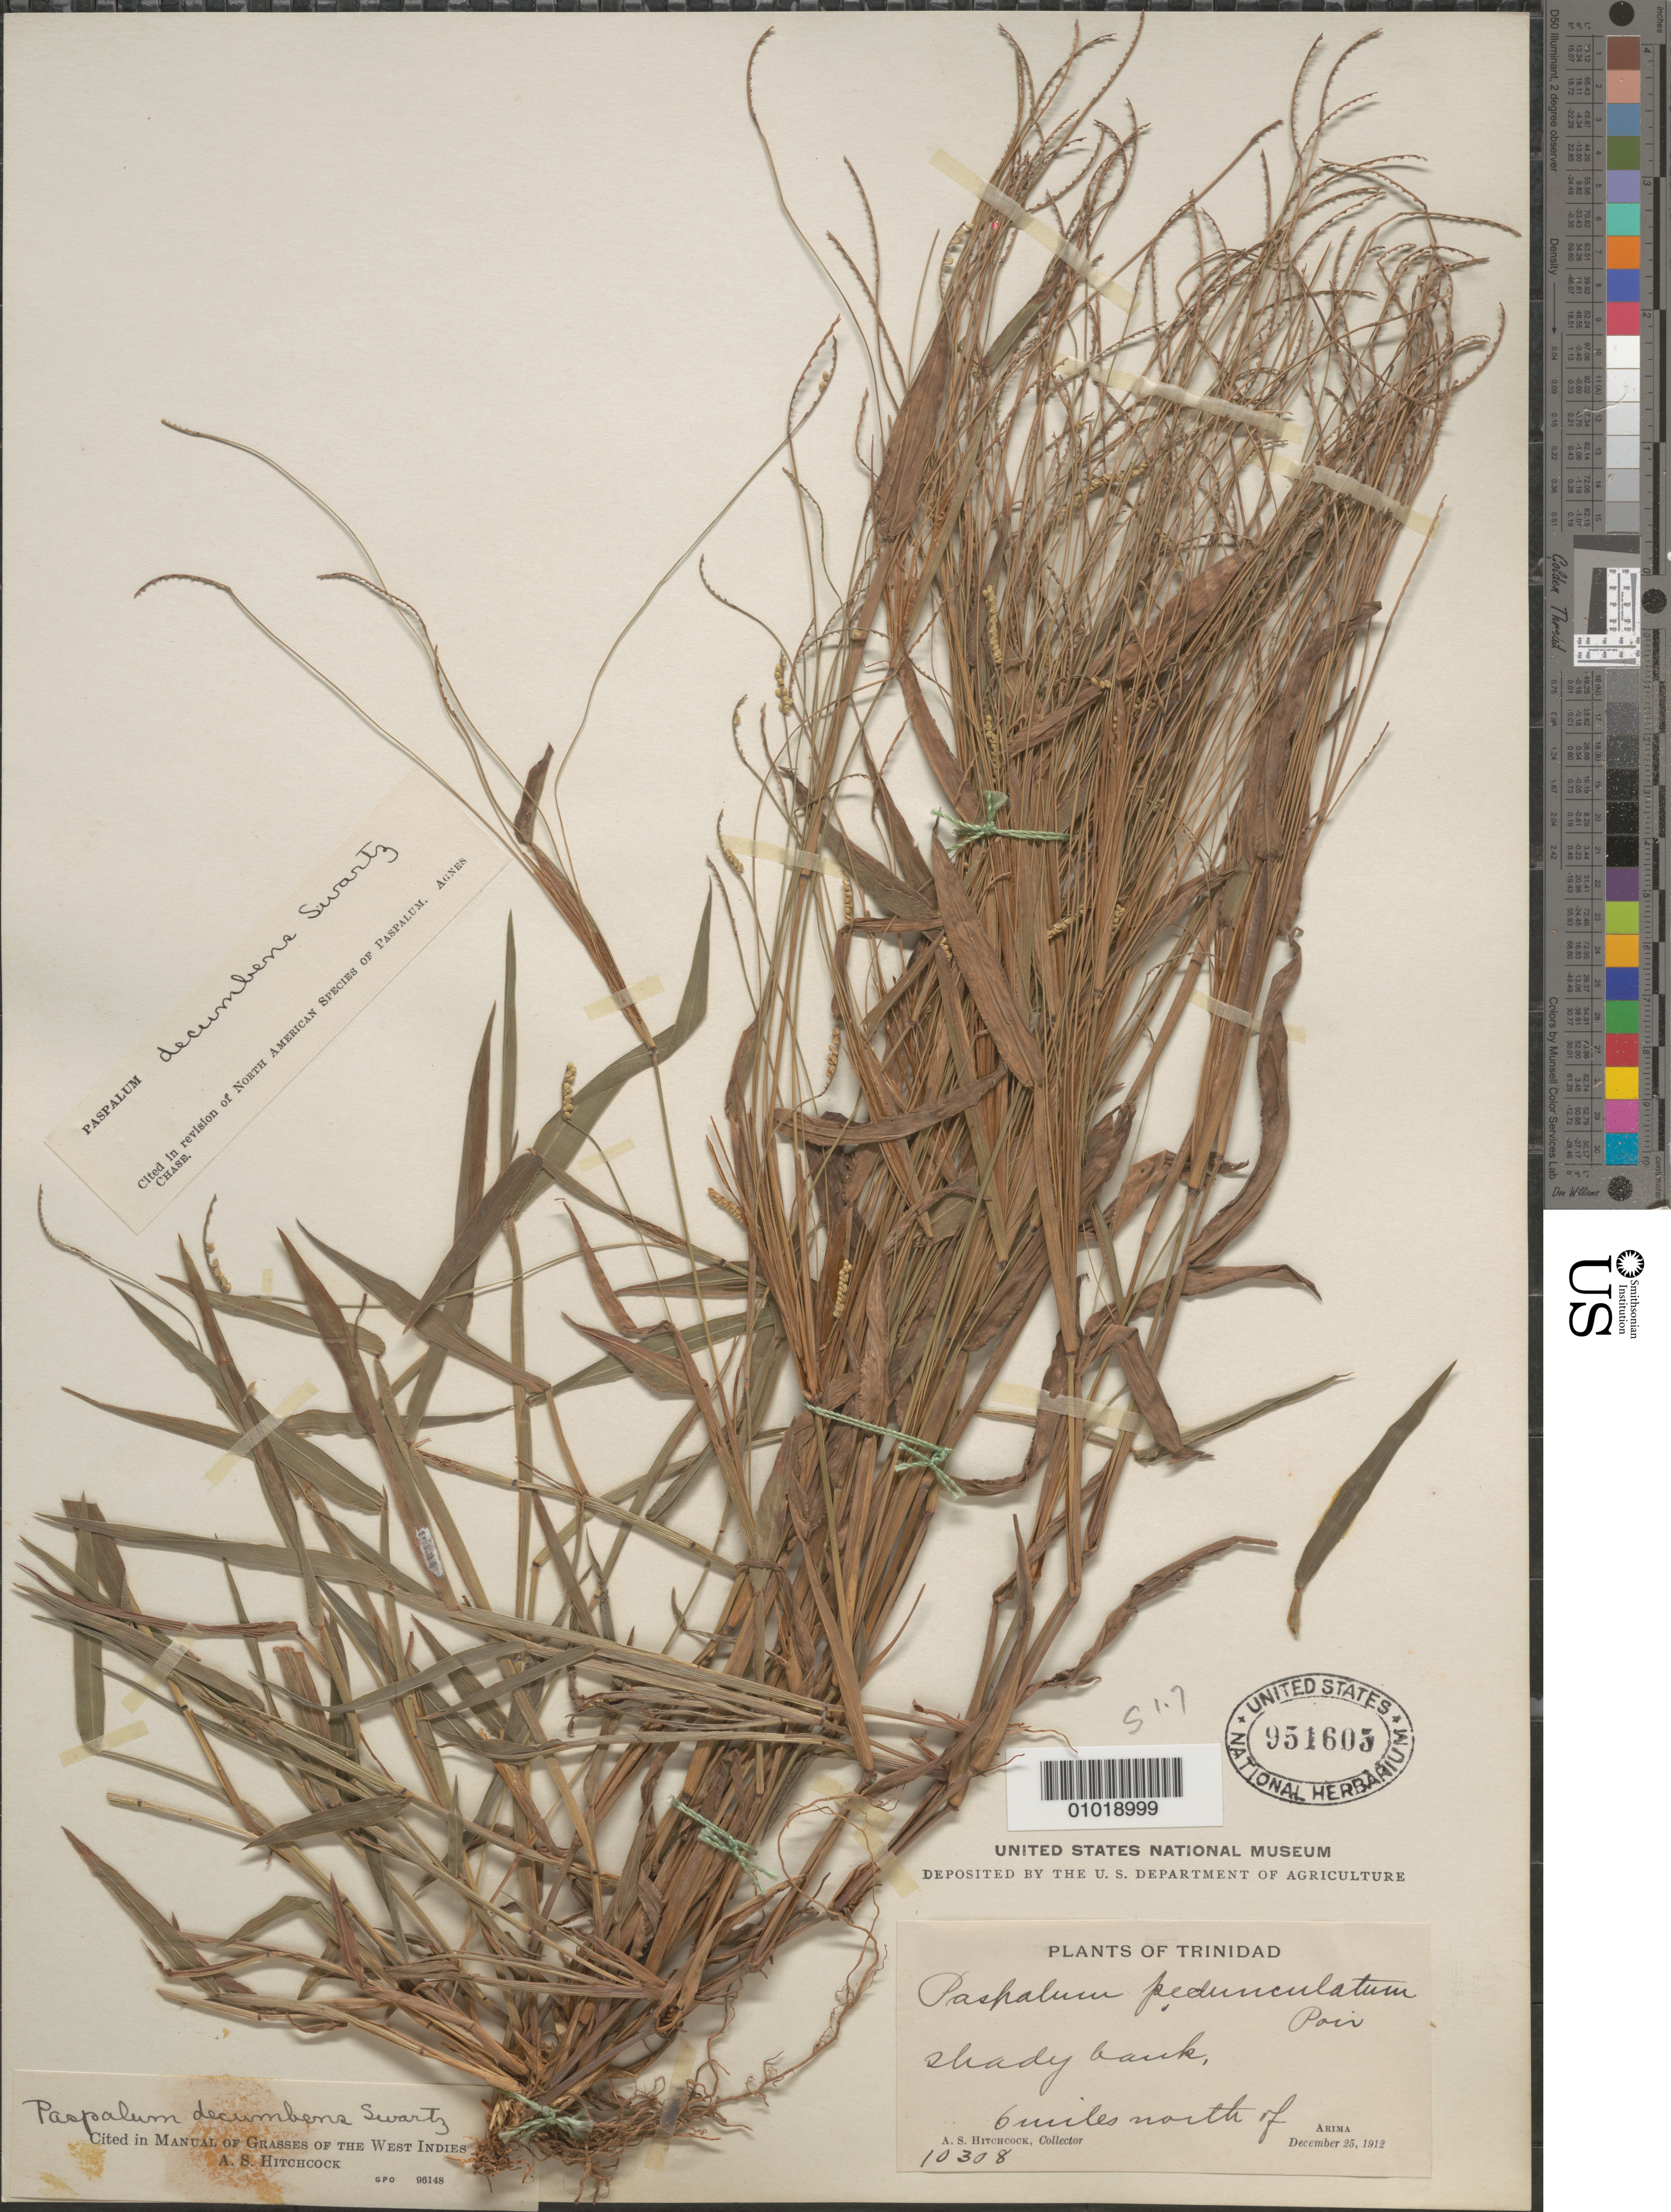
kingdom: Plantae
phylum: Tracheophyta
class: Liliopsida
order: Poales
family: Poaceae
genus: Paspalum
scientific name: Paspalum decumbens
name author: Sw.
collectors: A. S. Hitchcock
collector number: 10308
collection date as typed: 25 Dec 1912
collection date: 1912-12-25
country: Trinidad and Tobago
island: Trinidad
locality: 6 m N of Arima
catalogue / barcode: US 951605